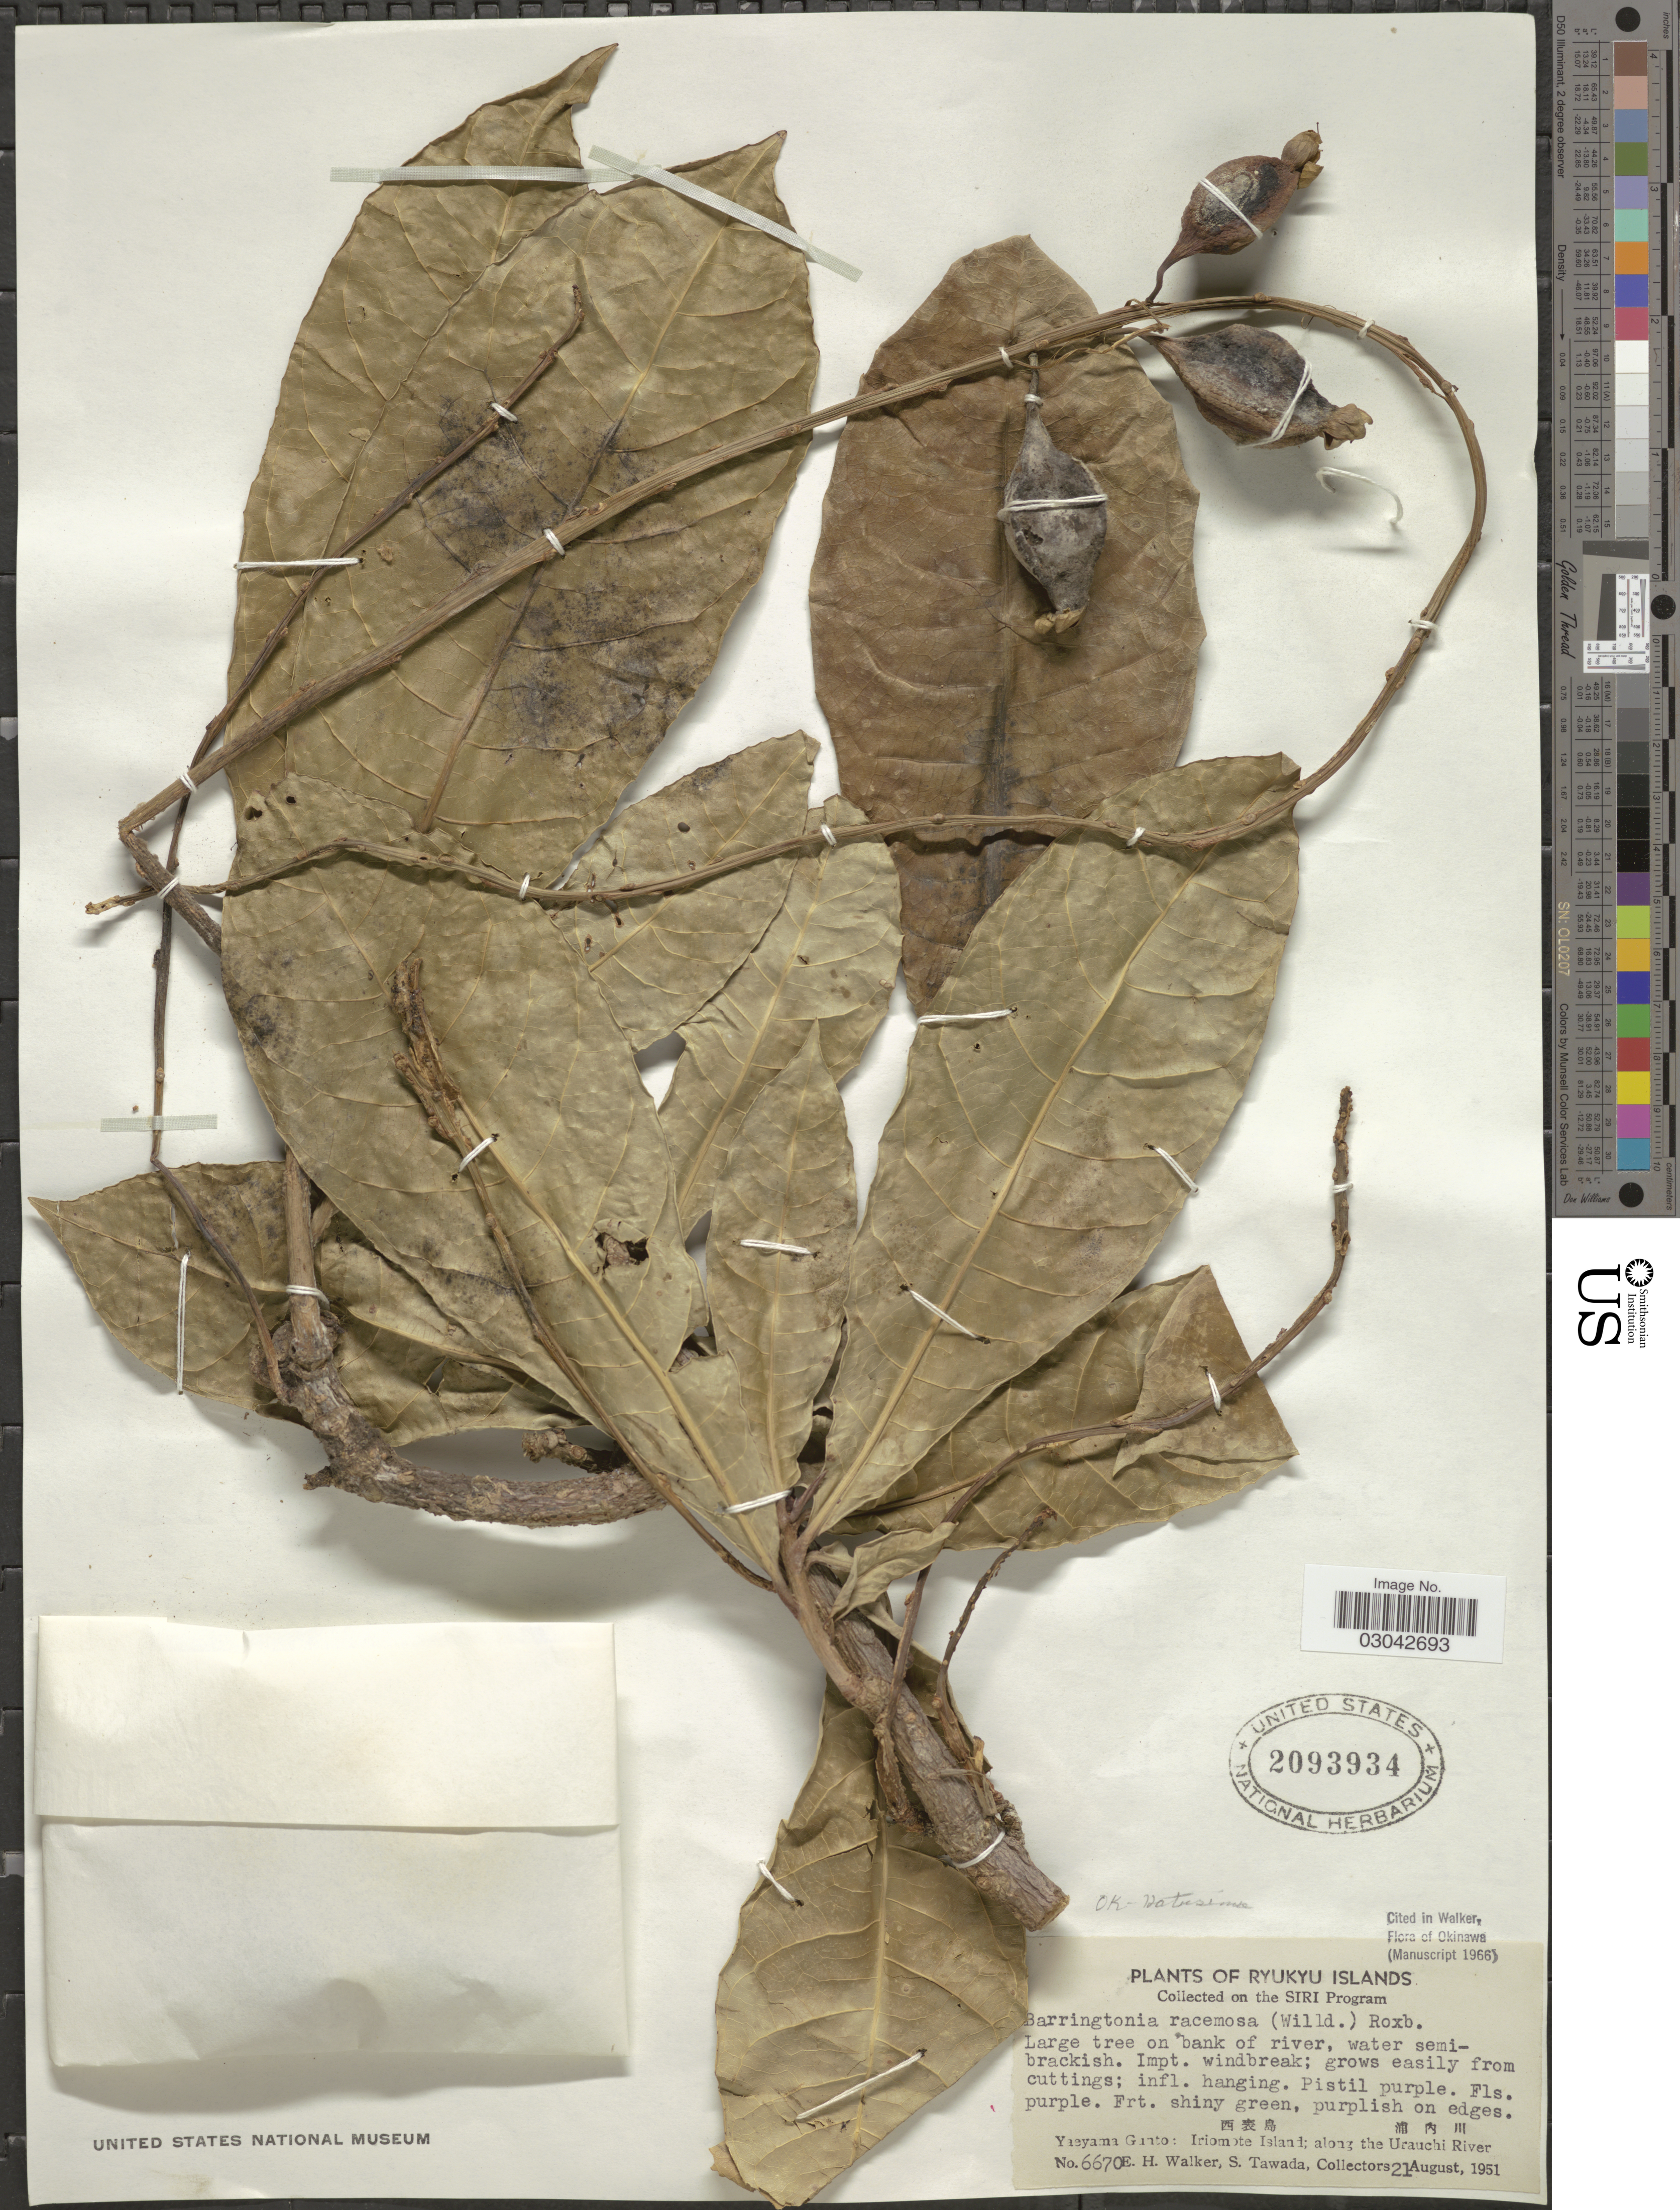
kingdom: Plantae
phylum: Tracheophyta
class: Magnoliopsida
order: Ericales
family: Lecythidaceae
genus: Barringtonia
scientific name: Barringtonia racemosa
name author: (L.) Spreng.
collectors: E. H. Walker & S. Tawada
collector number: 6670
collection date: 1951-08-21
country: Japan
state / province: Okinawa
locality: Ryukyu Islands. Yaeyama Gunto: Iriomote Island; along the Urauchi River.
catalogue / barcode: US 2093934